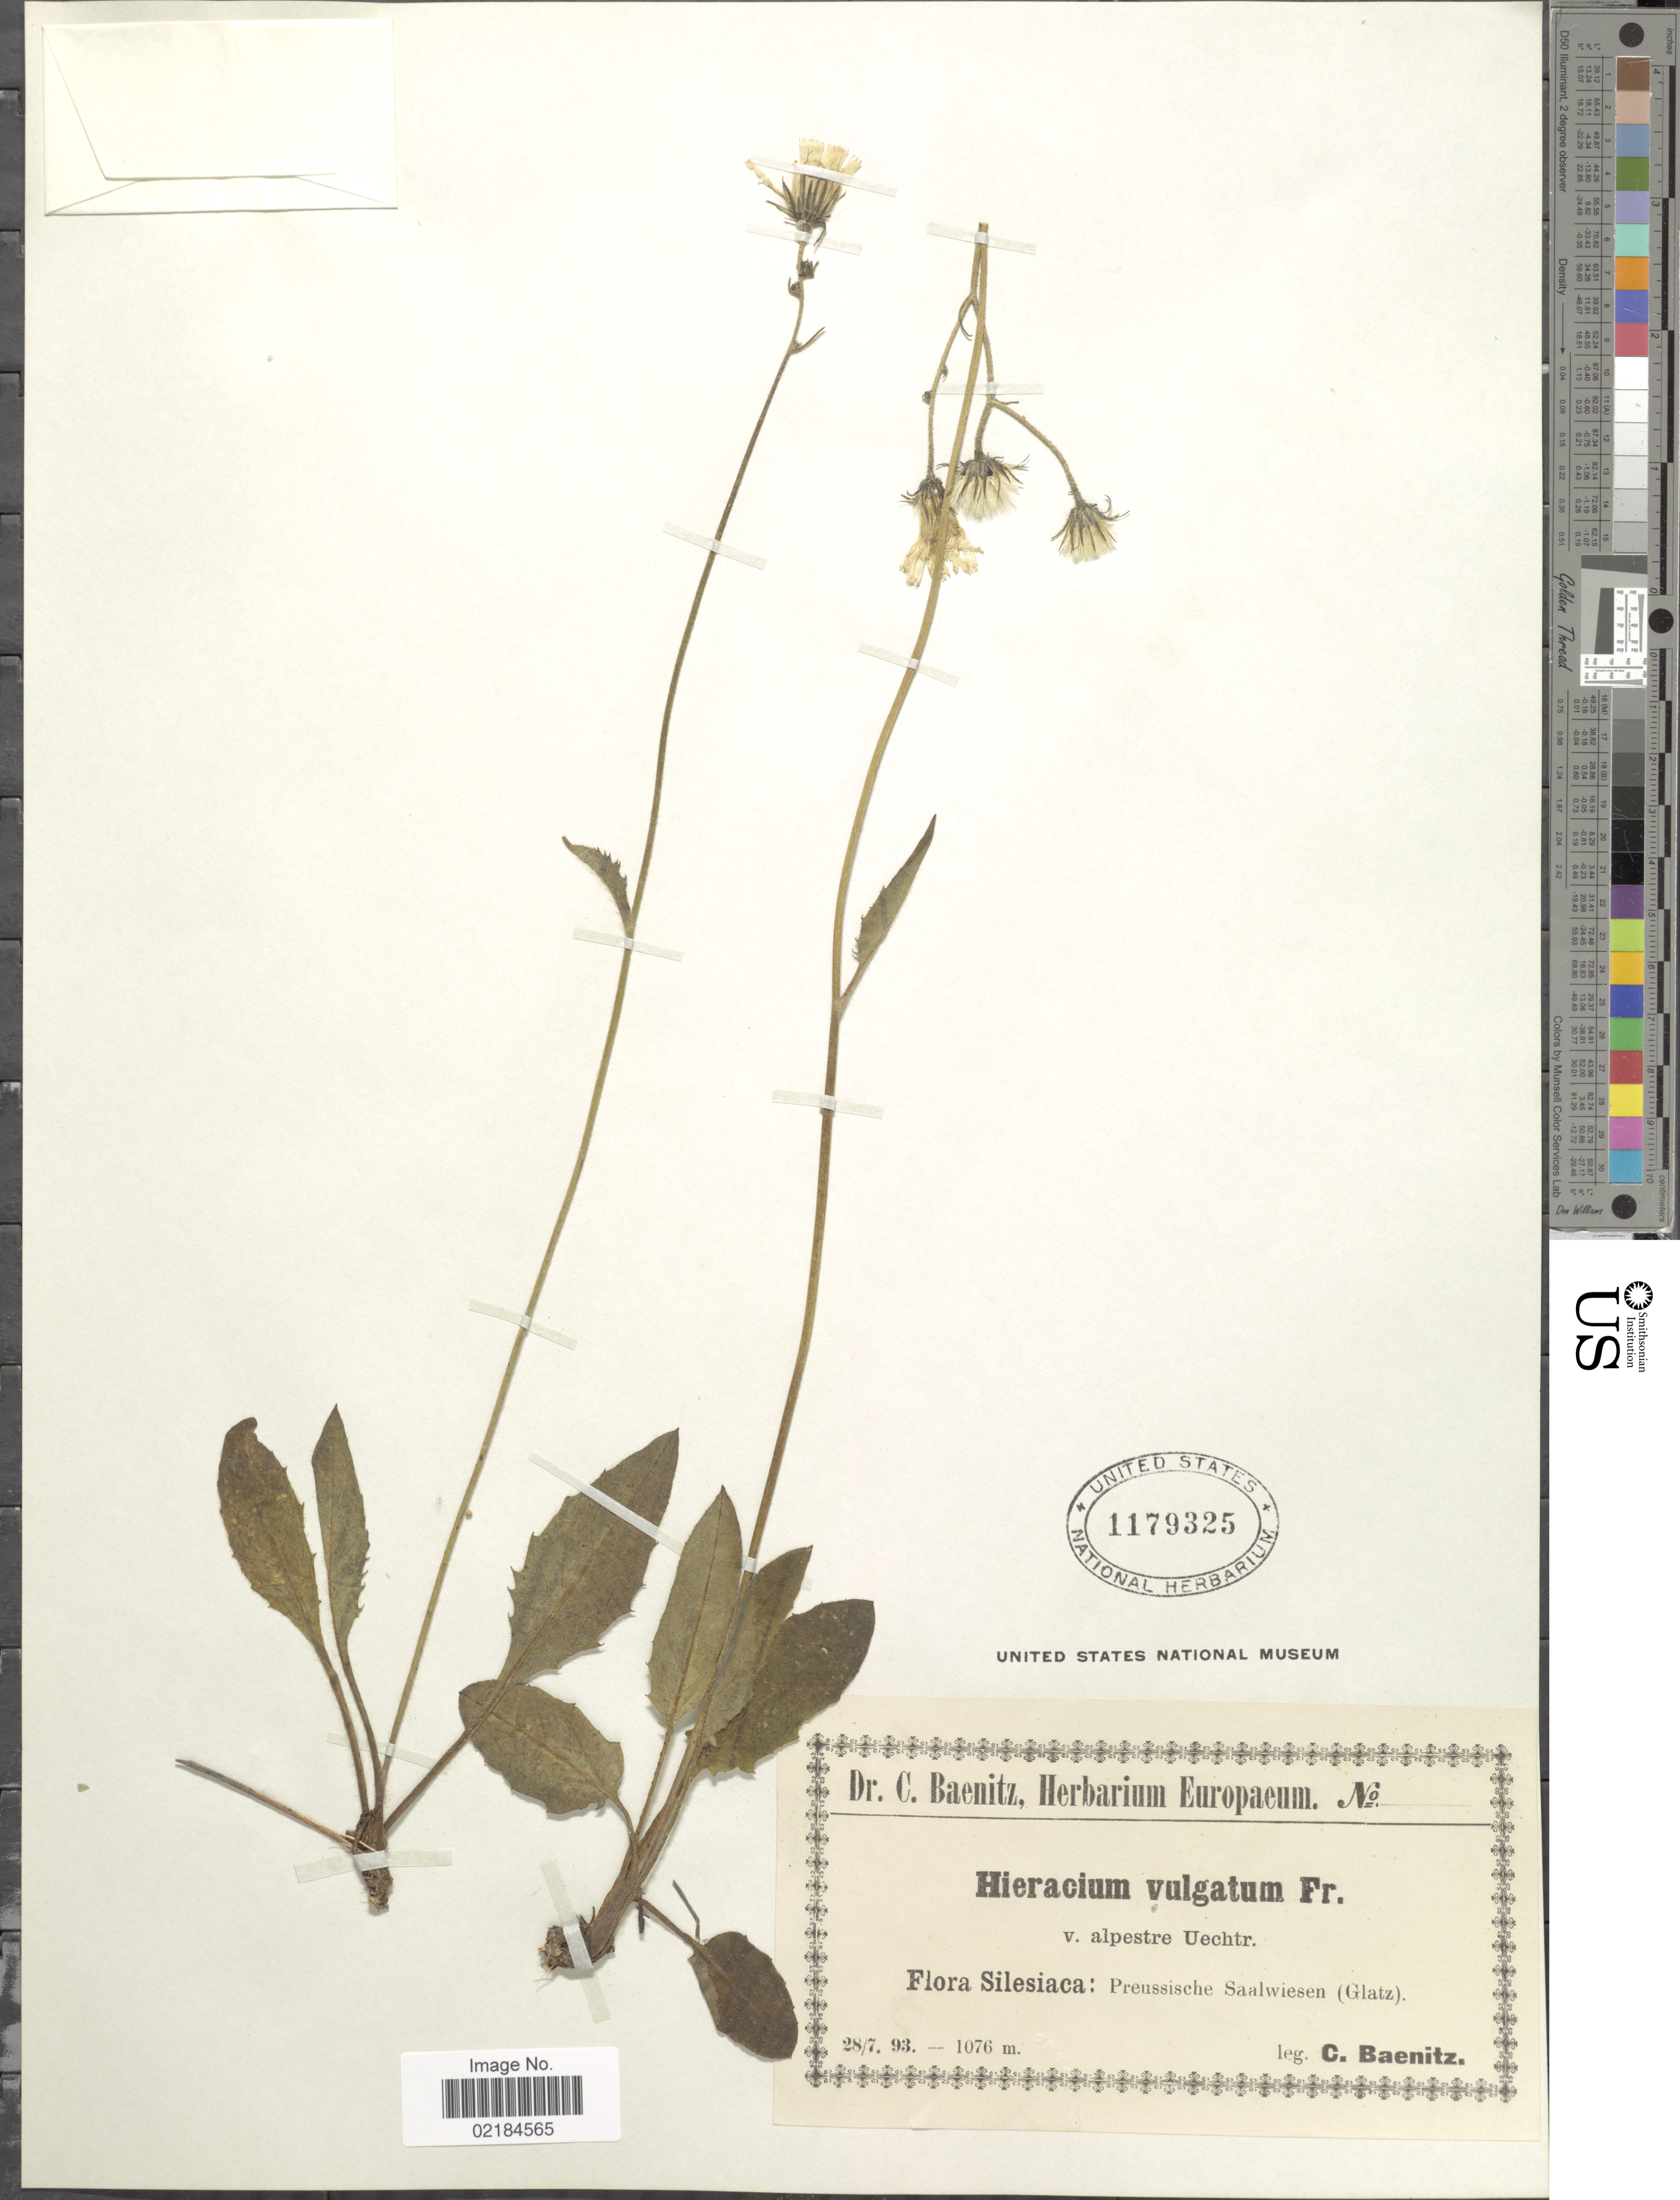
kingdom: Plantae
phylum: Tracheophyta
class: Magnoliopsida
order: Asterales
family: Asteraceae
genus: Hieracium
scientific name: Hieracium lachenalii subsp. cruenifolium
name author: (Dahlst. & Lübeck) Zahn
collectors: C. G. Baenitz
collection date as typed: Transcribed d/m/y: 28/7/93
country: Poland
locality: Silesiaca: Preussische Saalwiesen (Glatz)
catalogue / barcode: US 1179325